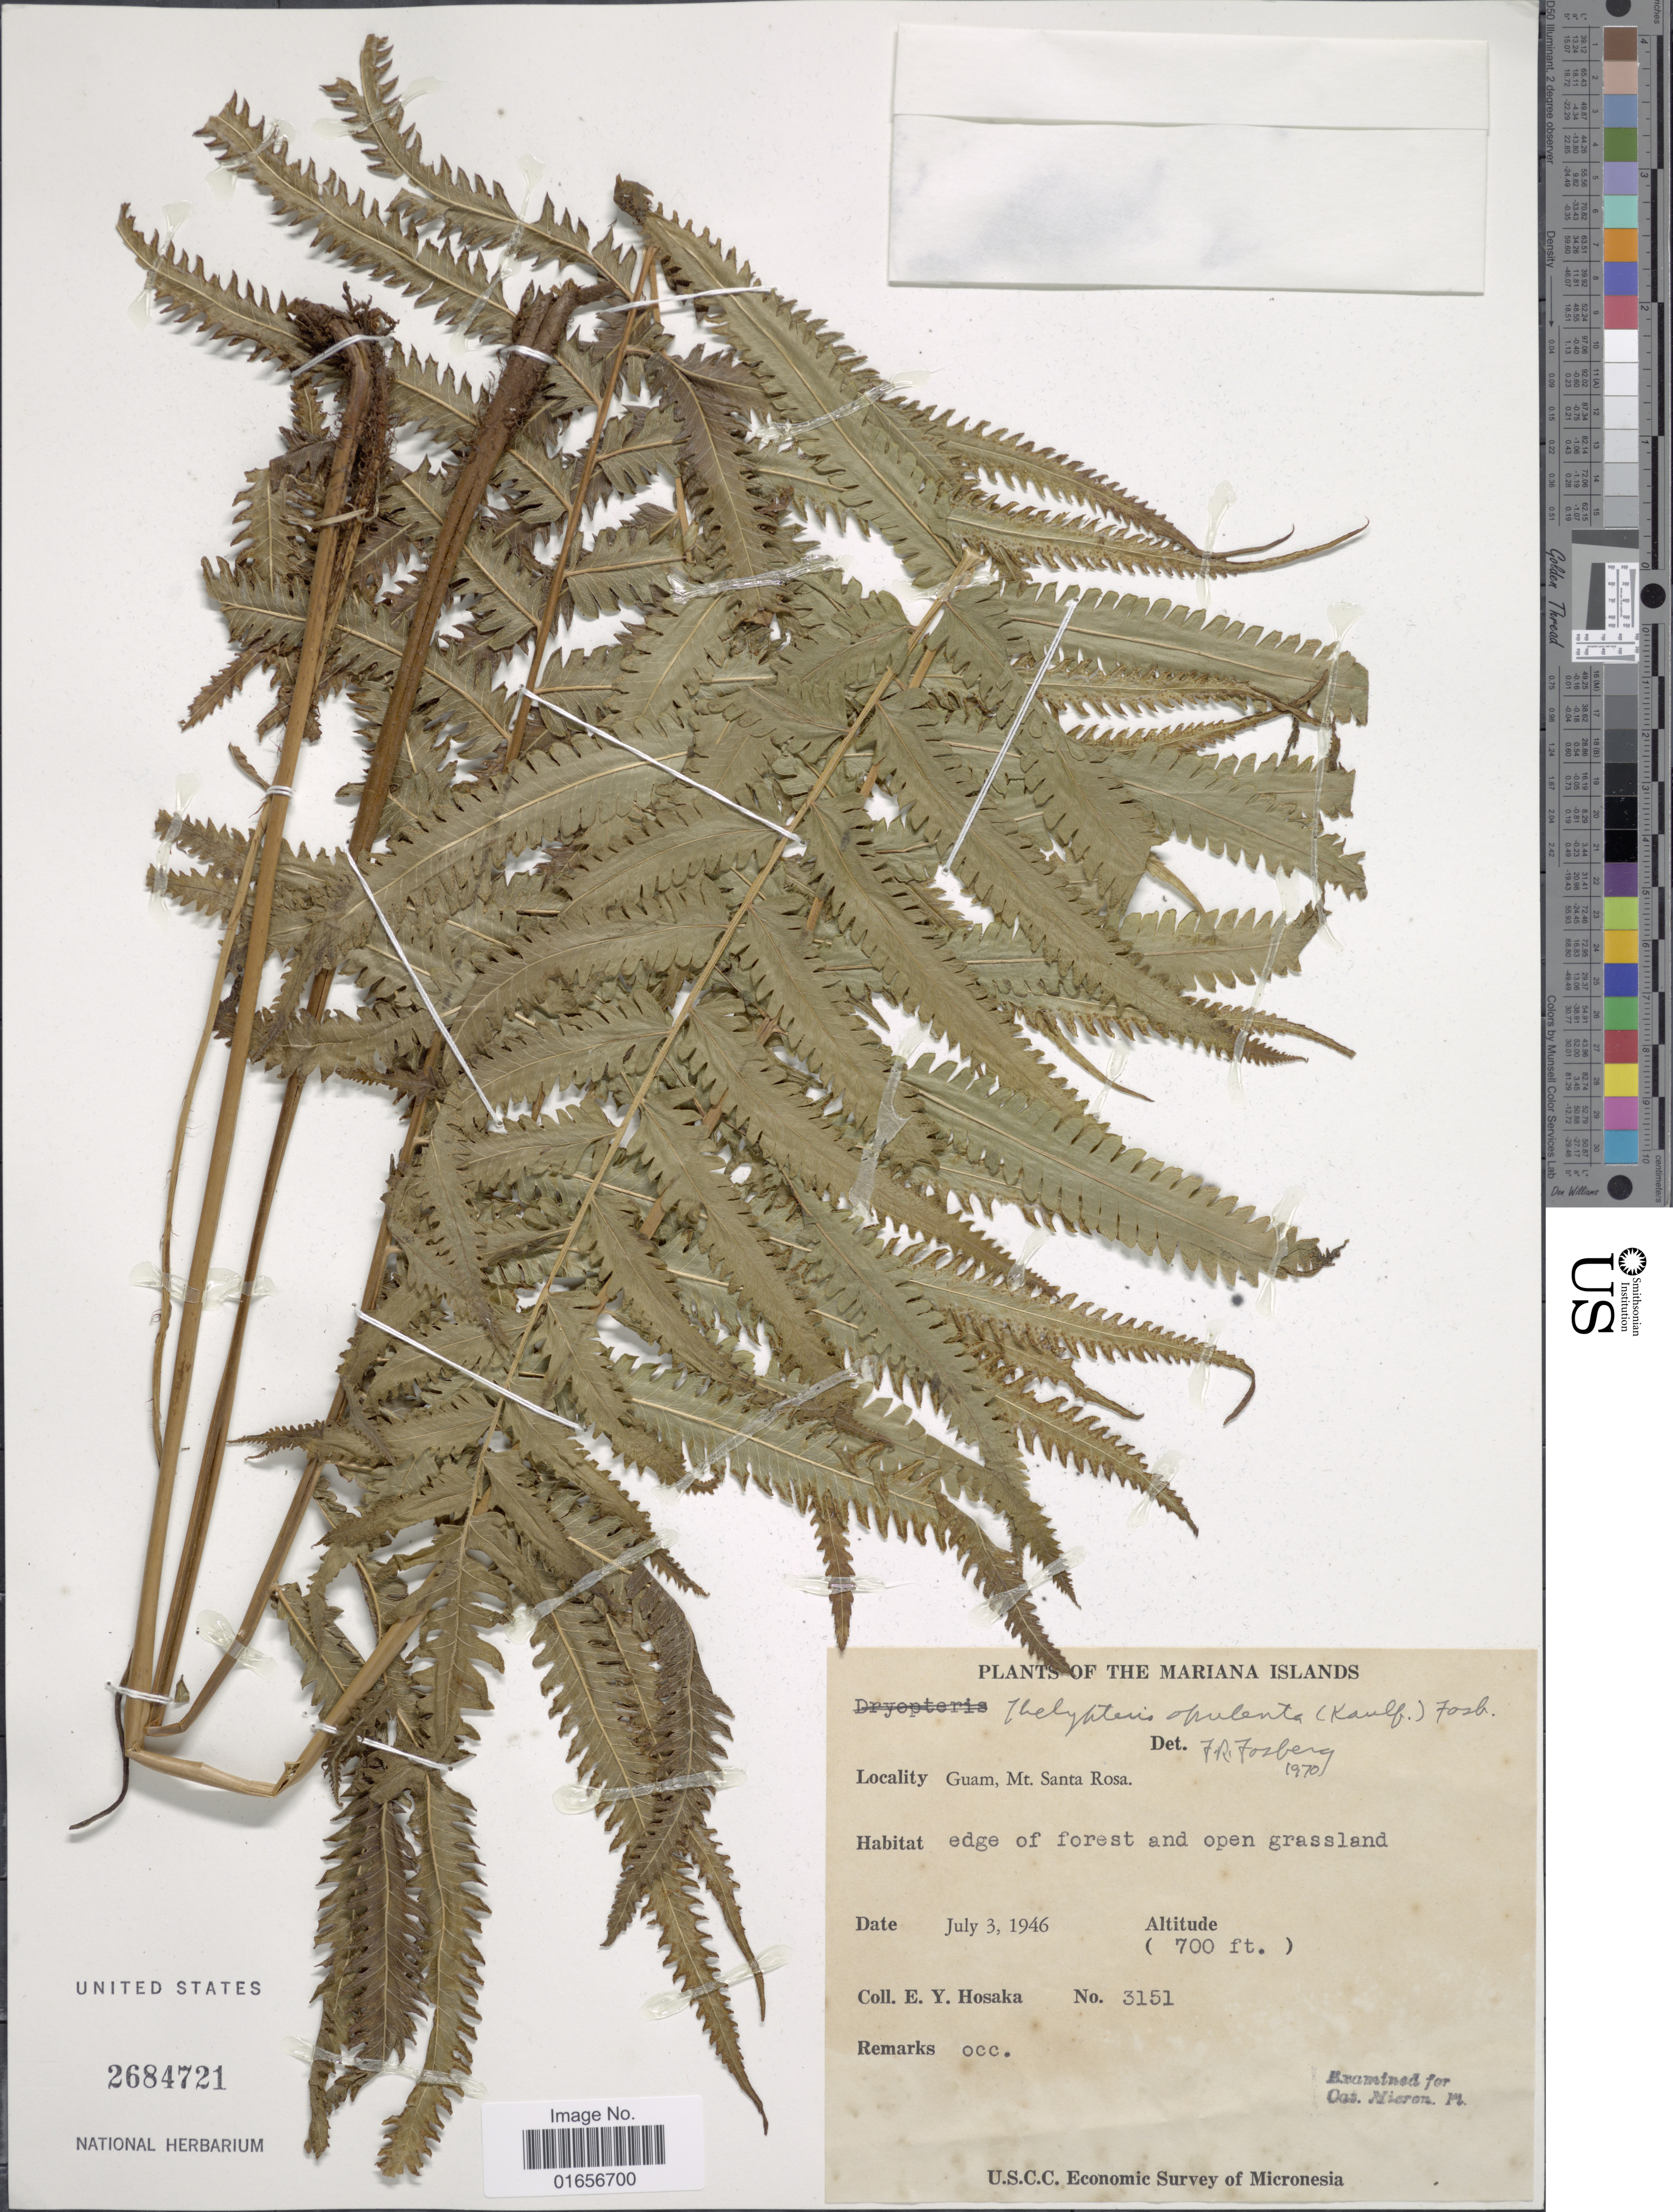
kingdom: Plantae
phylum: Tracheophyta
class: Polypodiopsida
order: Polypodiales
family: Thelypteridaceae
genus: Amphineuron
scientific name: Amphineuron opulentum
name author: (Kaulf.) Holttum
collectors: E. Y. Hosaka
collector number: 3151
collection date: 1946-07-03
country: Northern Mariana Islands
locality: The Mariana Islands, GUam, Mt. Santa Rosa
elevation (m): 213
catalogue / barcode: US 2684721